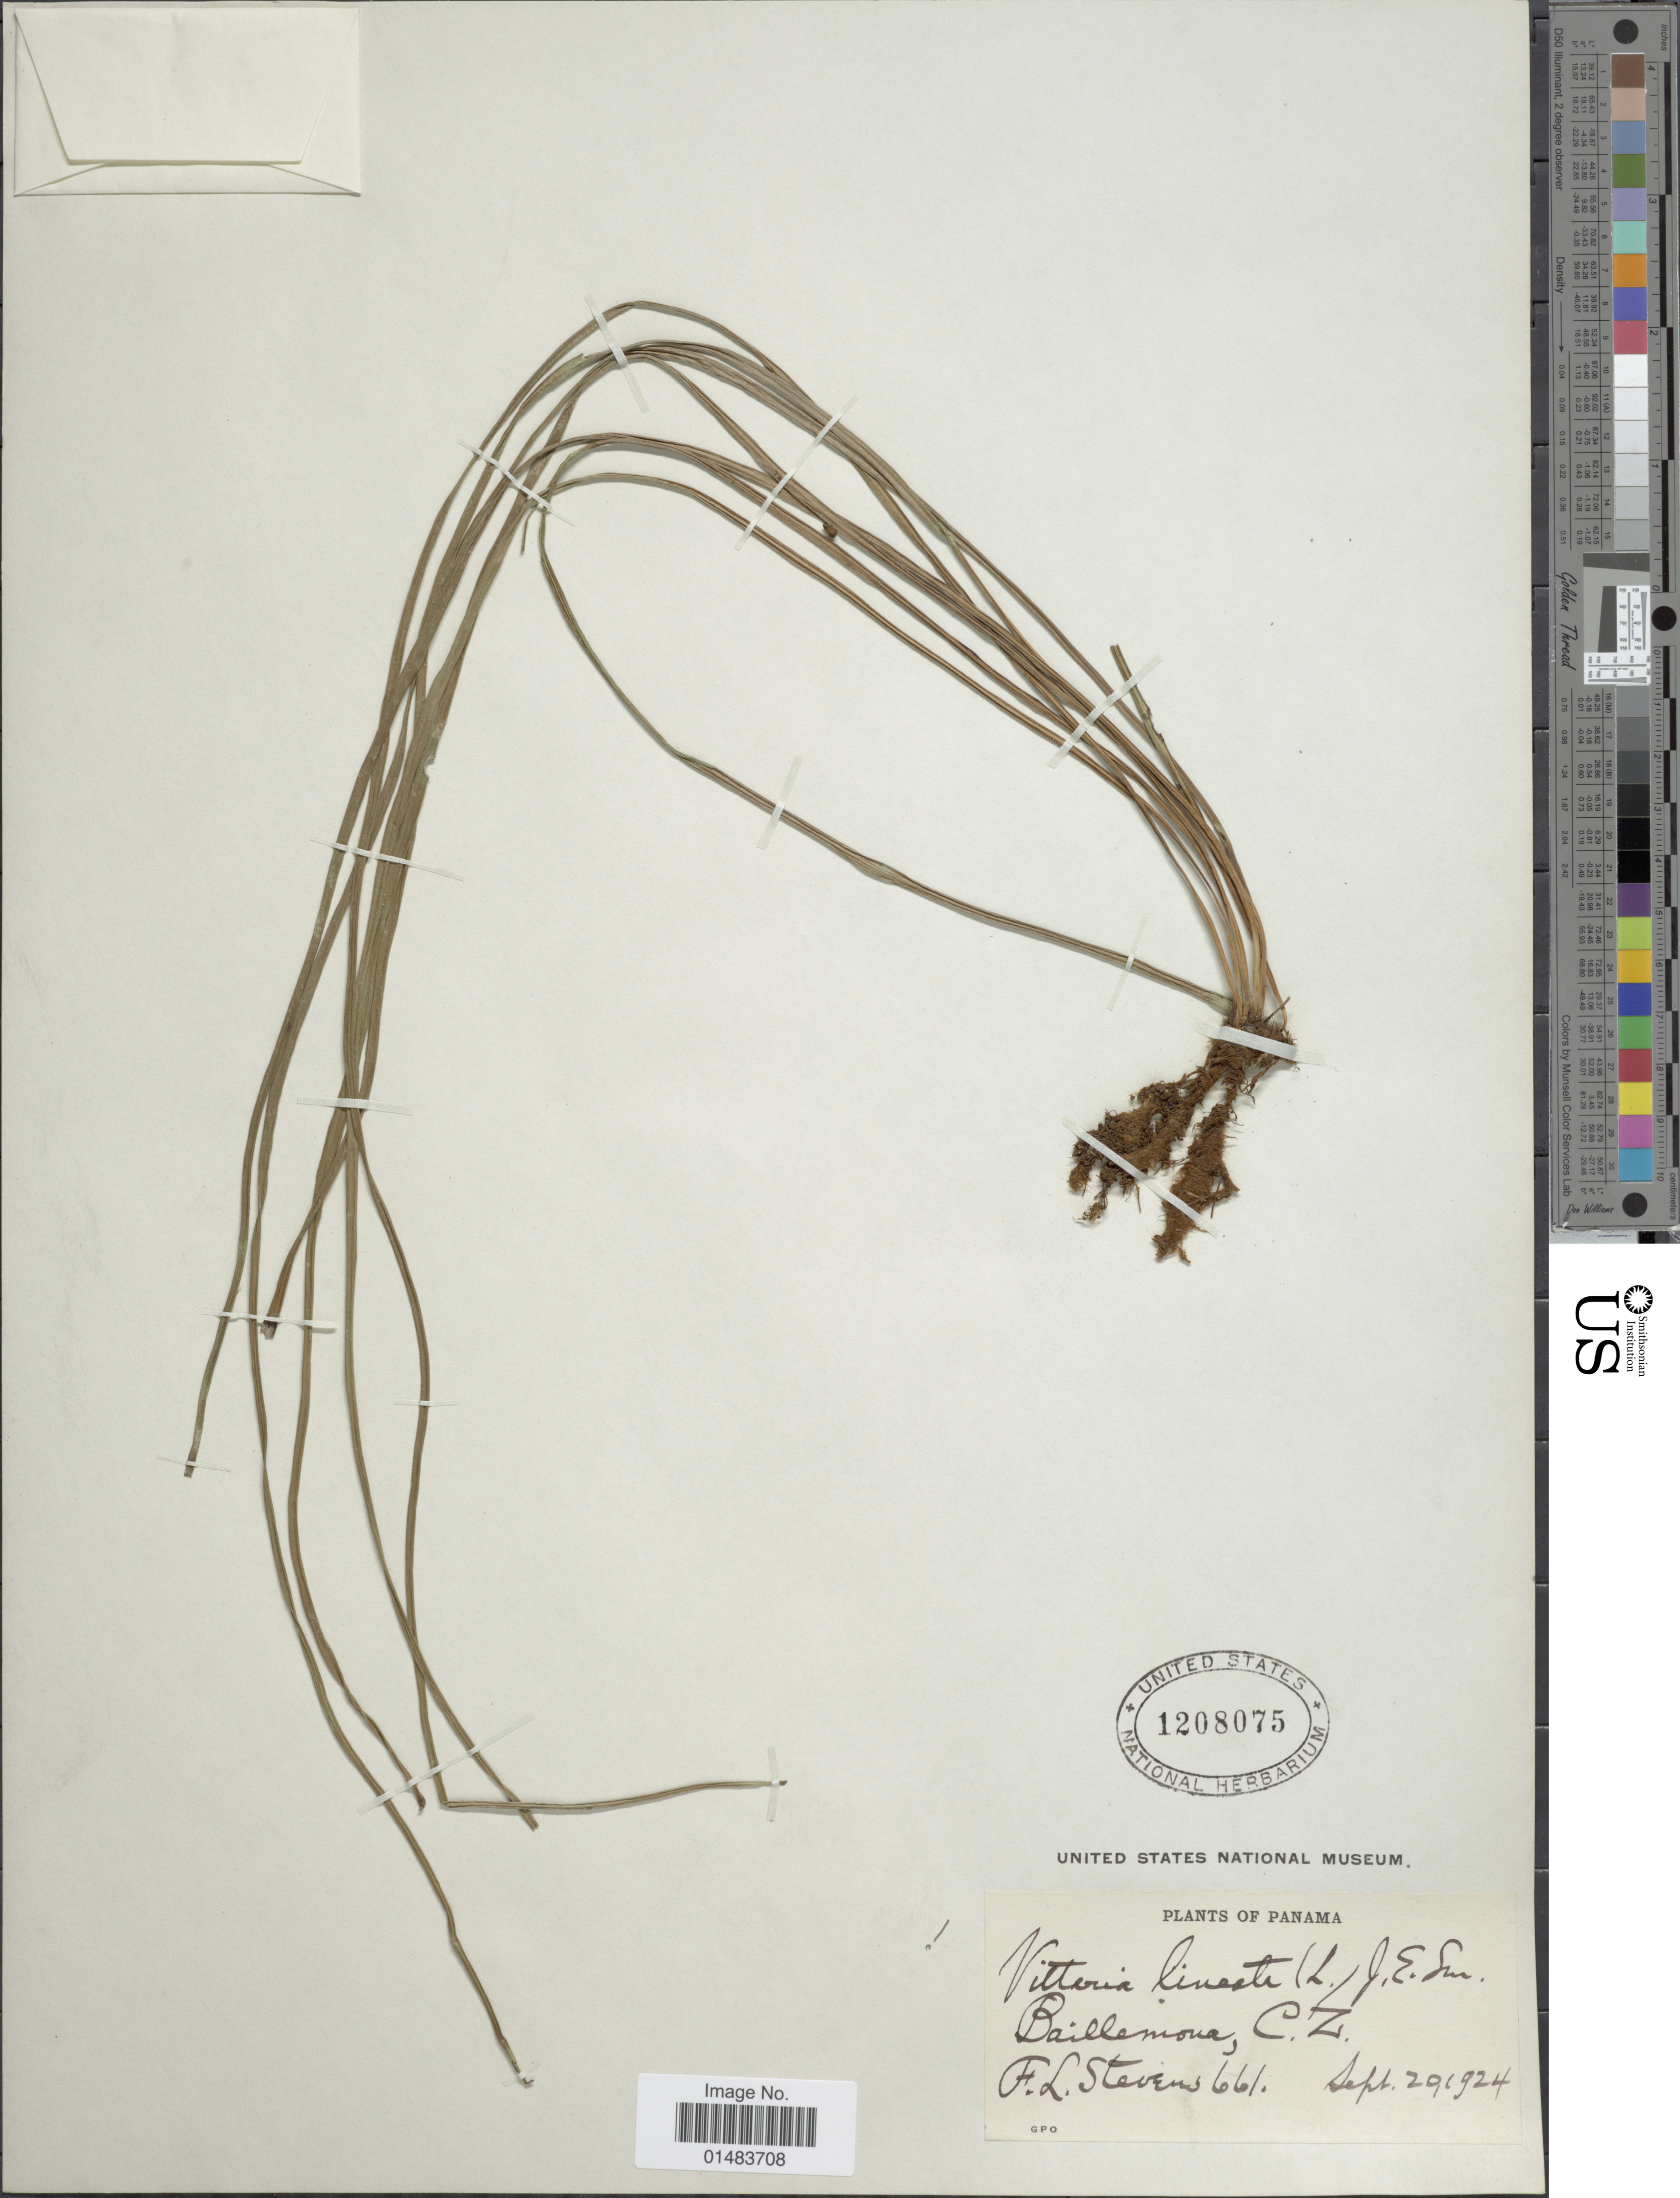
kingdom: Plantae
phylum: Tracheophyta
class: Polypodiopsida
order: Polypodiales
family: Pteridaceae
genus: Vittaria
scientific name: Vittaria lineata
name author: (L.) Sm.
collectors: F. L. Stevens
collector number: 661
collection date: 1924-09-20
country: Panama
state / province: Colón / Panamá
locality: Plants of Panama, Bailamono, CZ.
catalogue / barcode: US 1208075